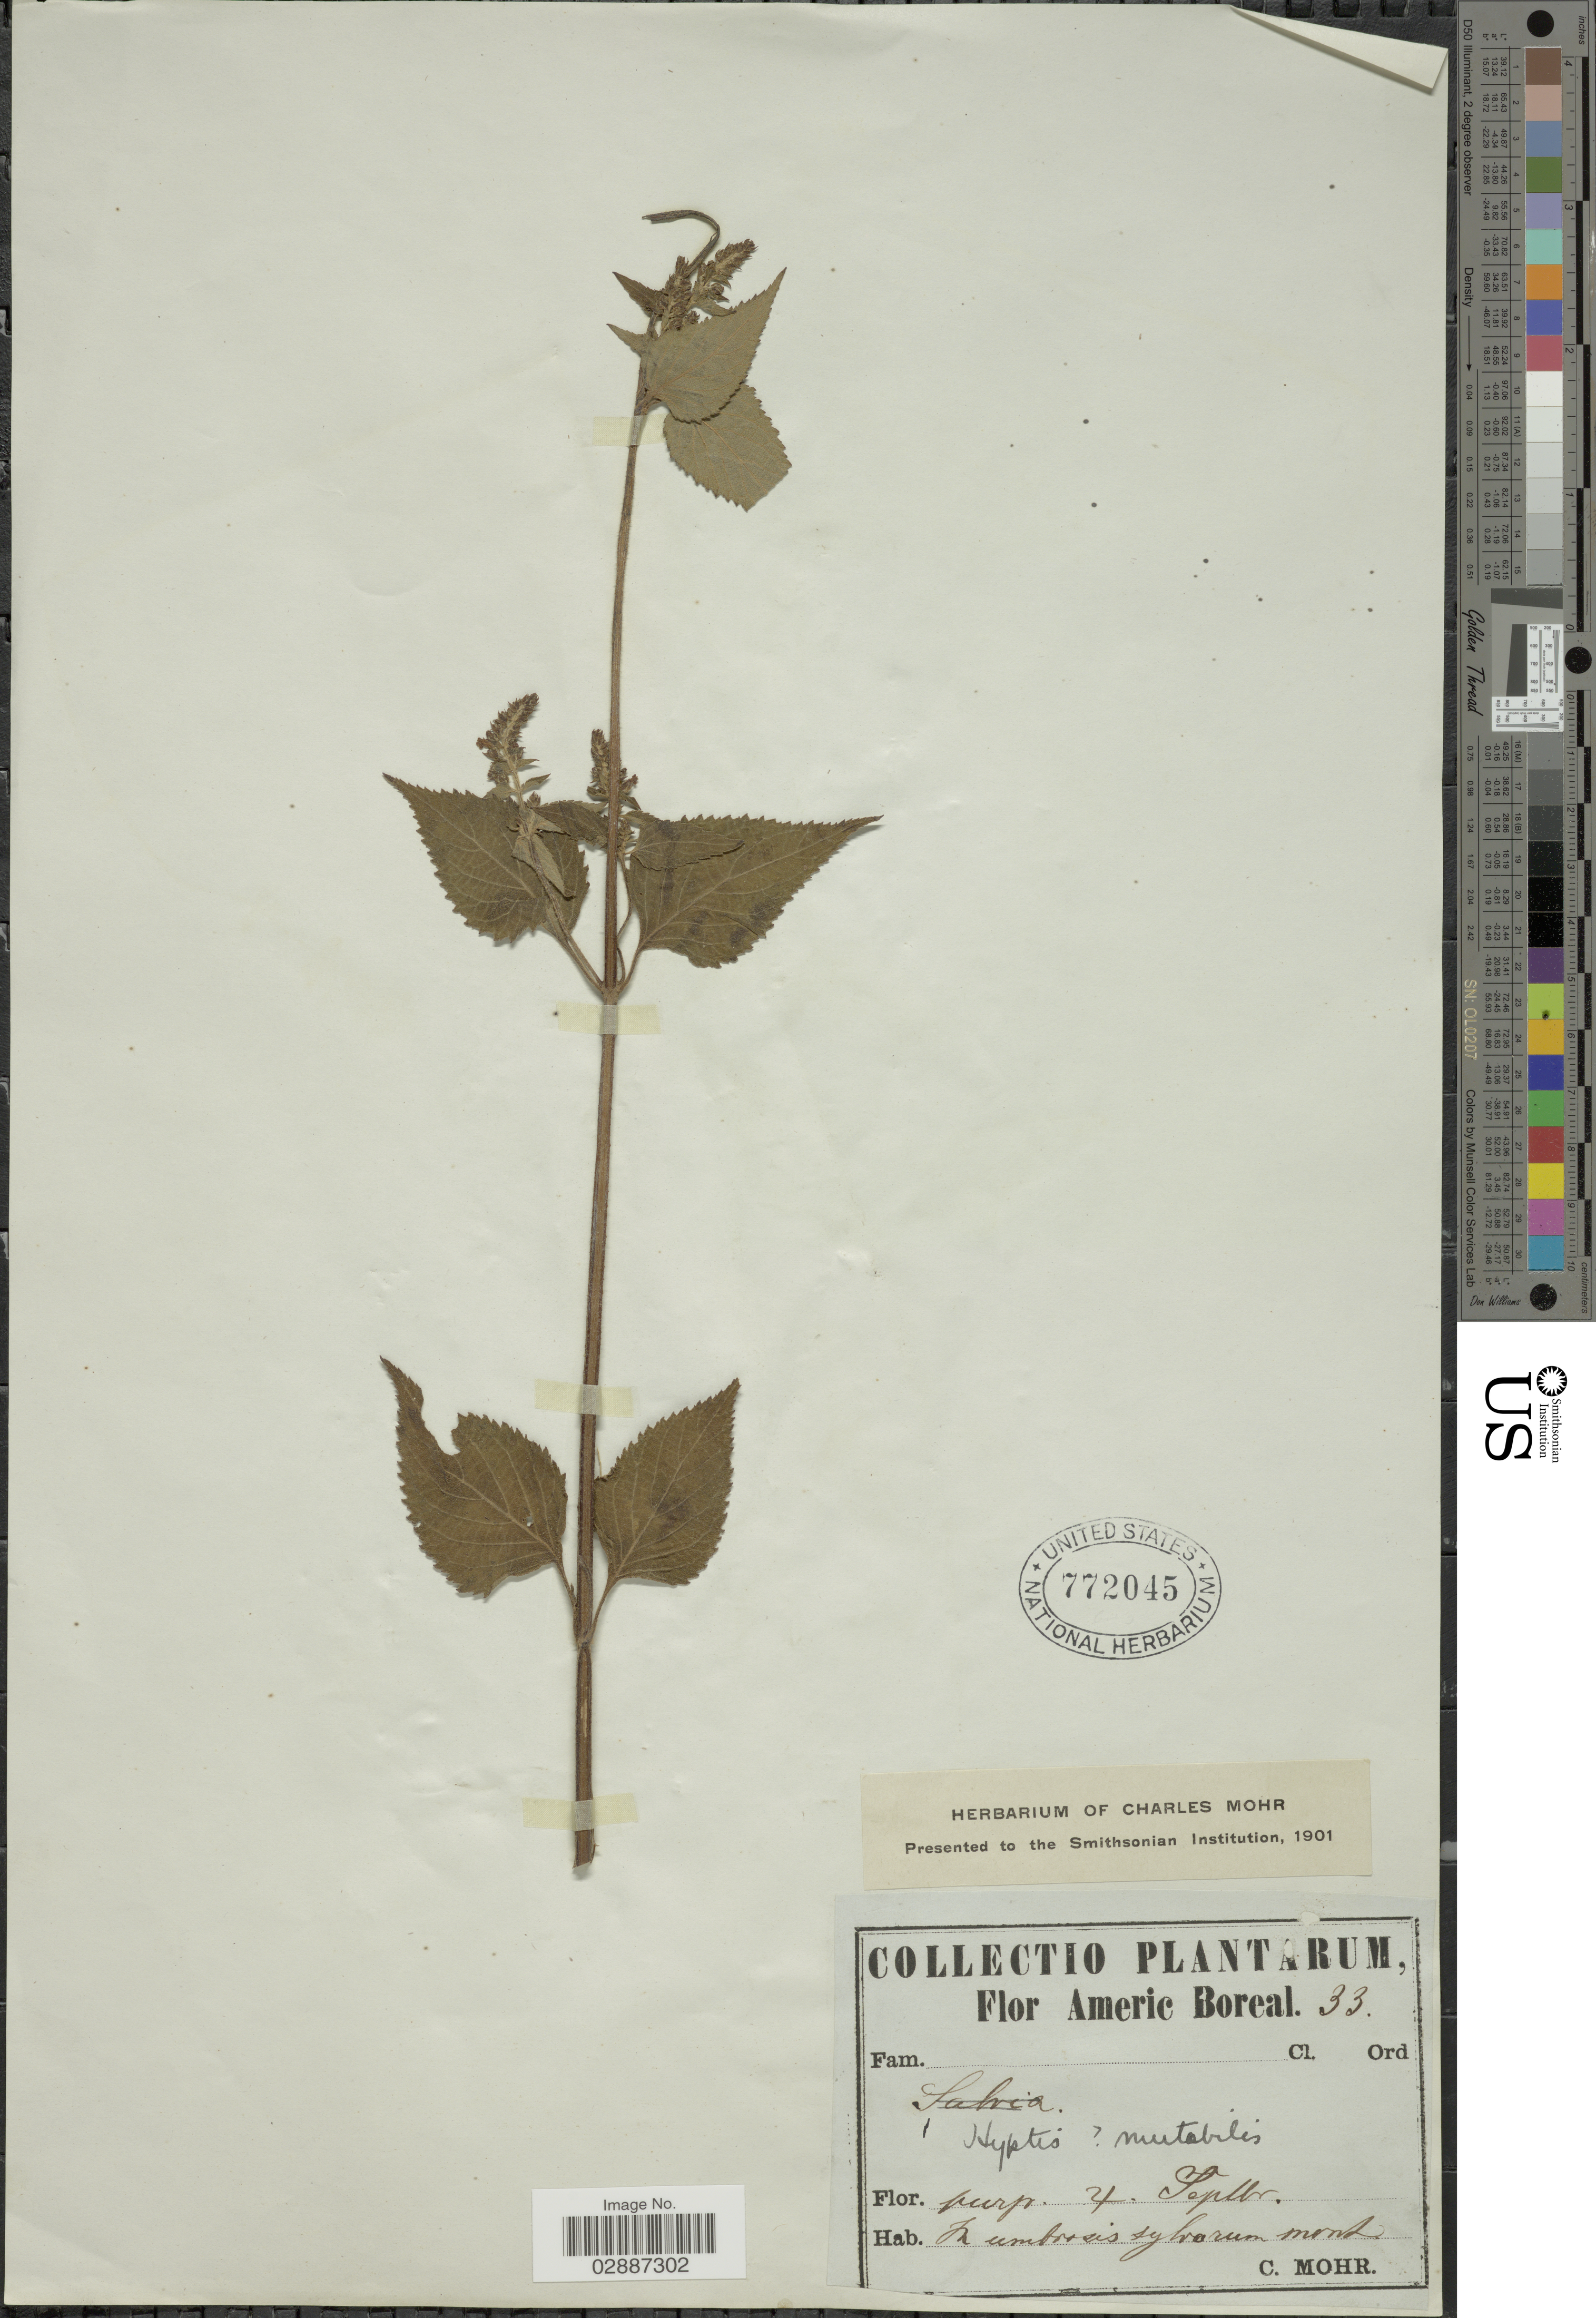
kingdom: Plantae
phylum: Tracheophyta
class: Magnoliopsida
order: Lamiales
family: Lamiaceae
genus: Cantinoa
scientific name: Cantinoa sp.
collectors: Mohr, C. T. (herbarium)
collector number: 33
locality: Americ Boreal.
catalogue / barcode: US 772045